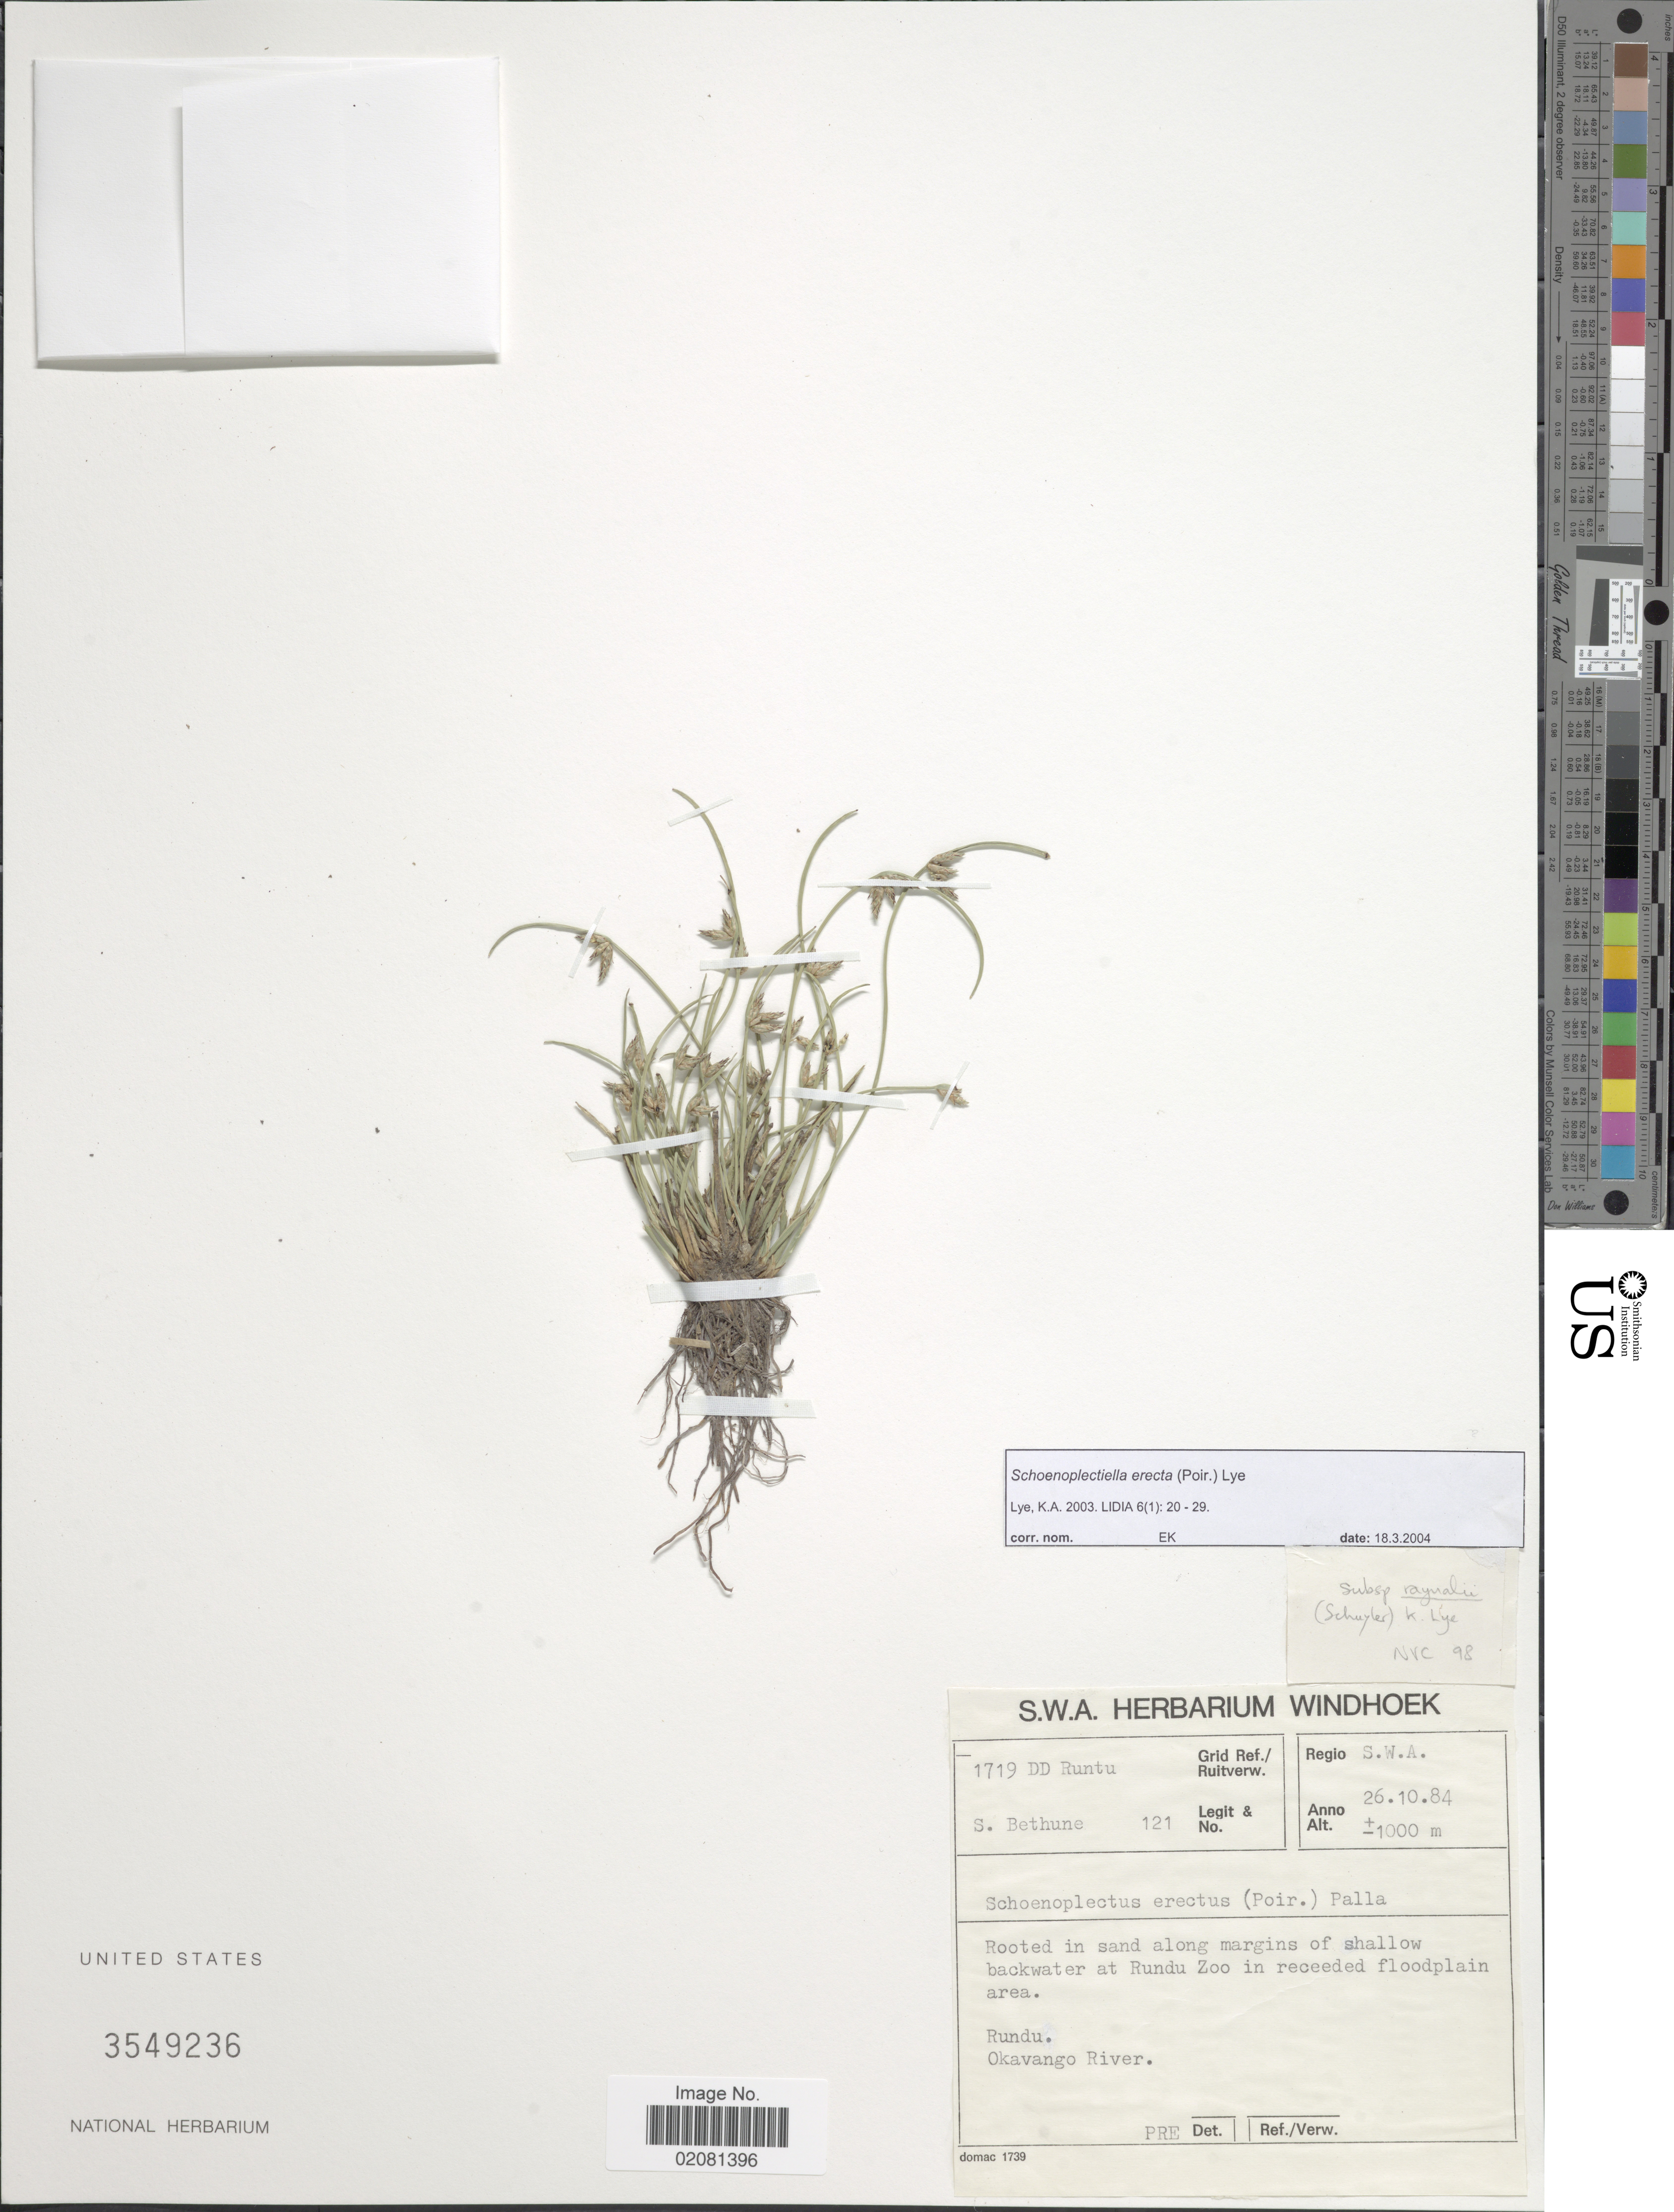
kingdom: Plantae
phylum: Tracheophyta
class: Liliopsida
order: Poales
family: Cyperaceae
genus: Schoenoplectus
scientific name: Schoenoplectus erectus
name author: (Poir.) Palla ex J. Raynal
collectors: S. Bethune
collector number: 121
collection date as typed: Transcribed d/m/y: 26/10/84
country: Namibia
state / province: Kavango East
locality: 1719 DD Runtu. Regio S.W.A. Rooted in sand along margins of shallow backwater at Rundu Zoo in receeded floodplain area. Rundu. Okavango River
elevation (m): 1000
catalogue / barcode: US 3549236